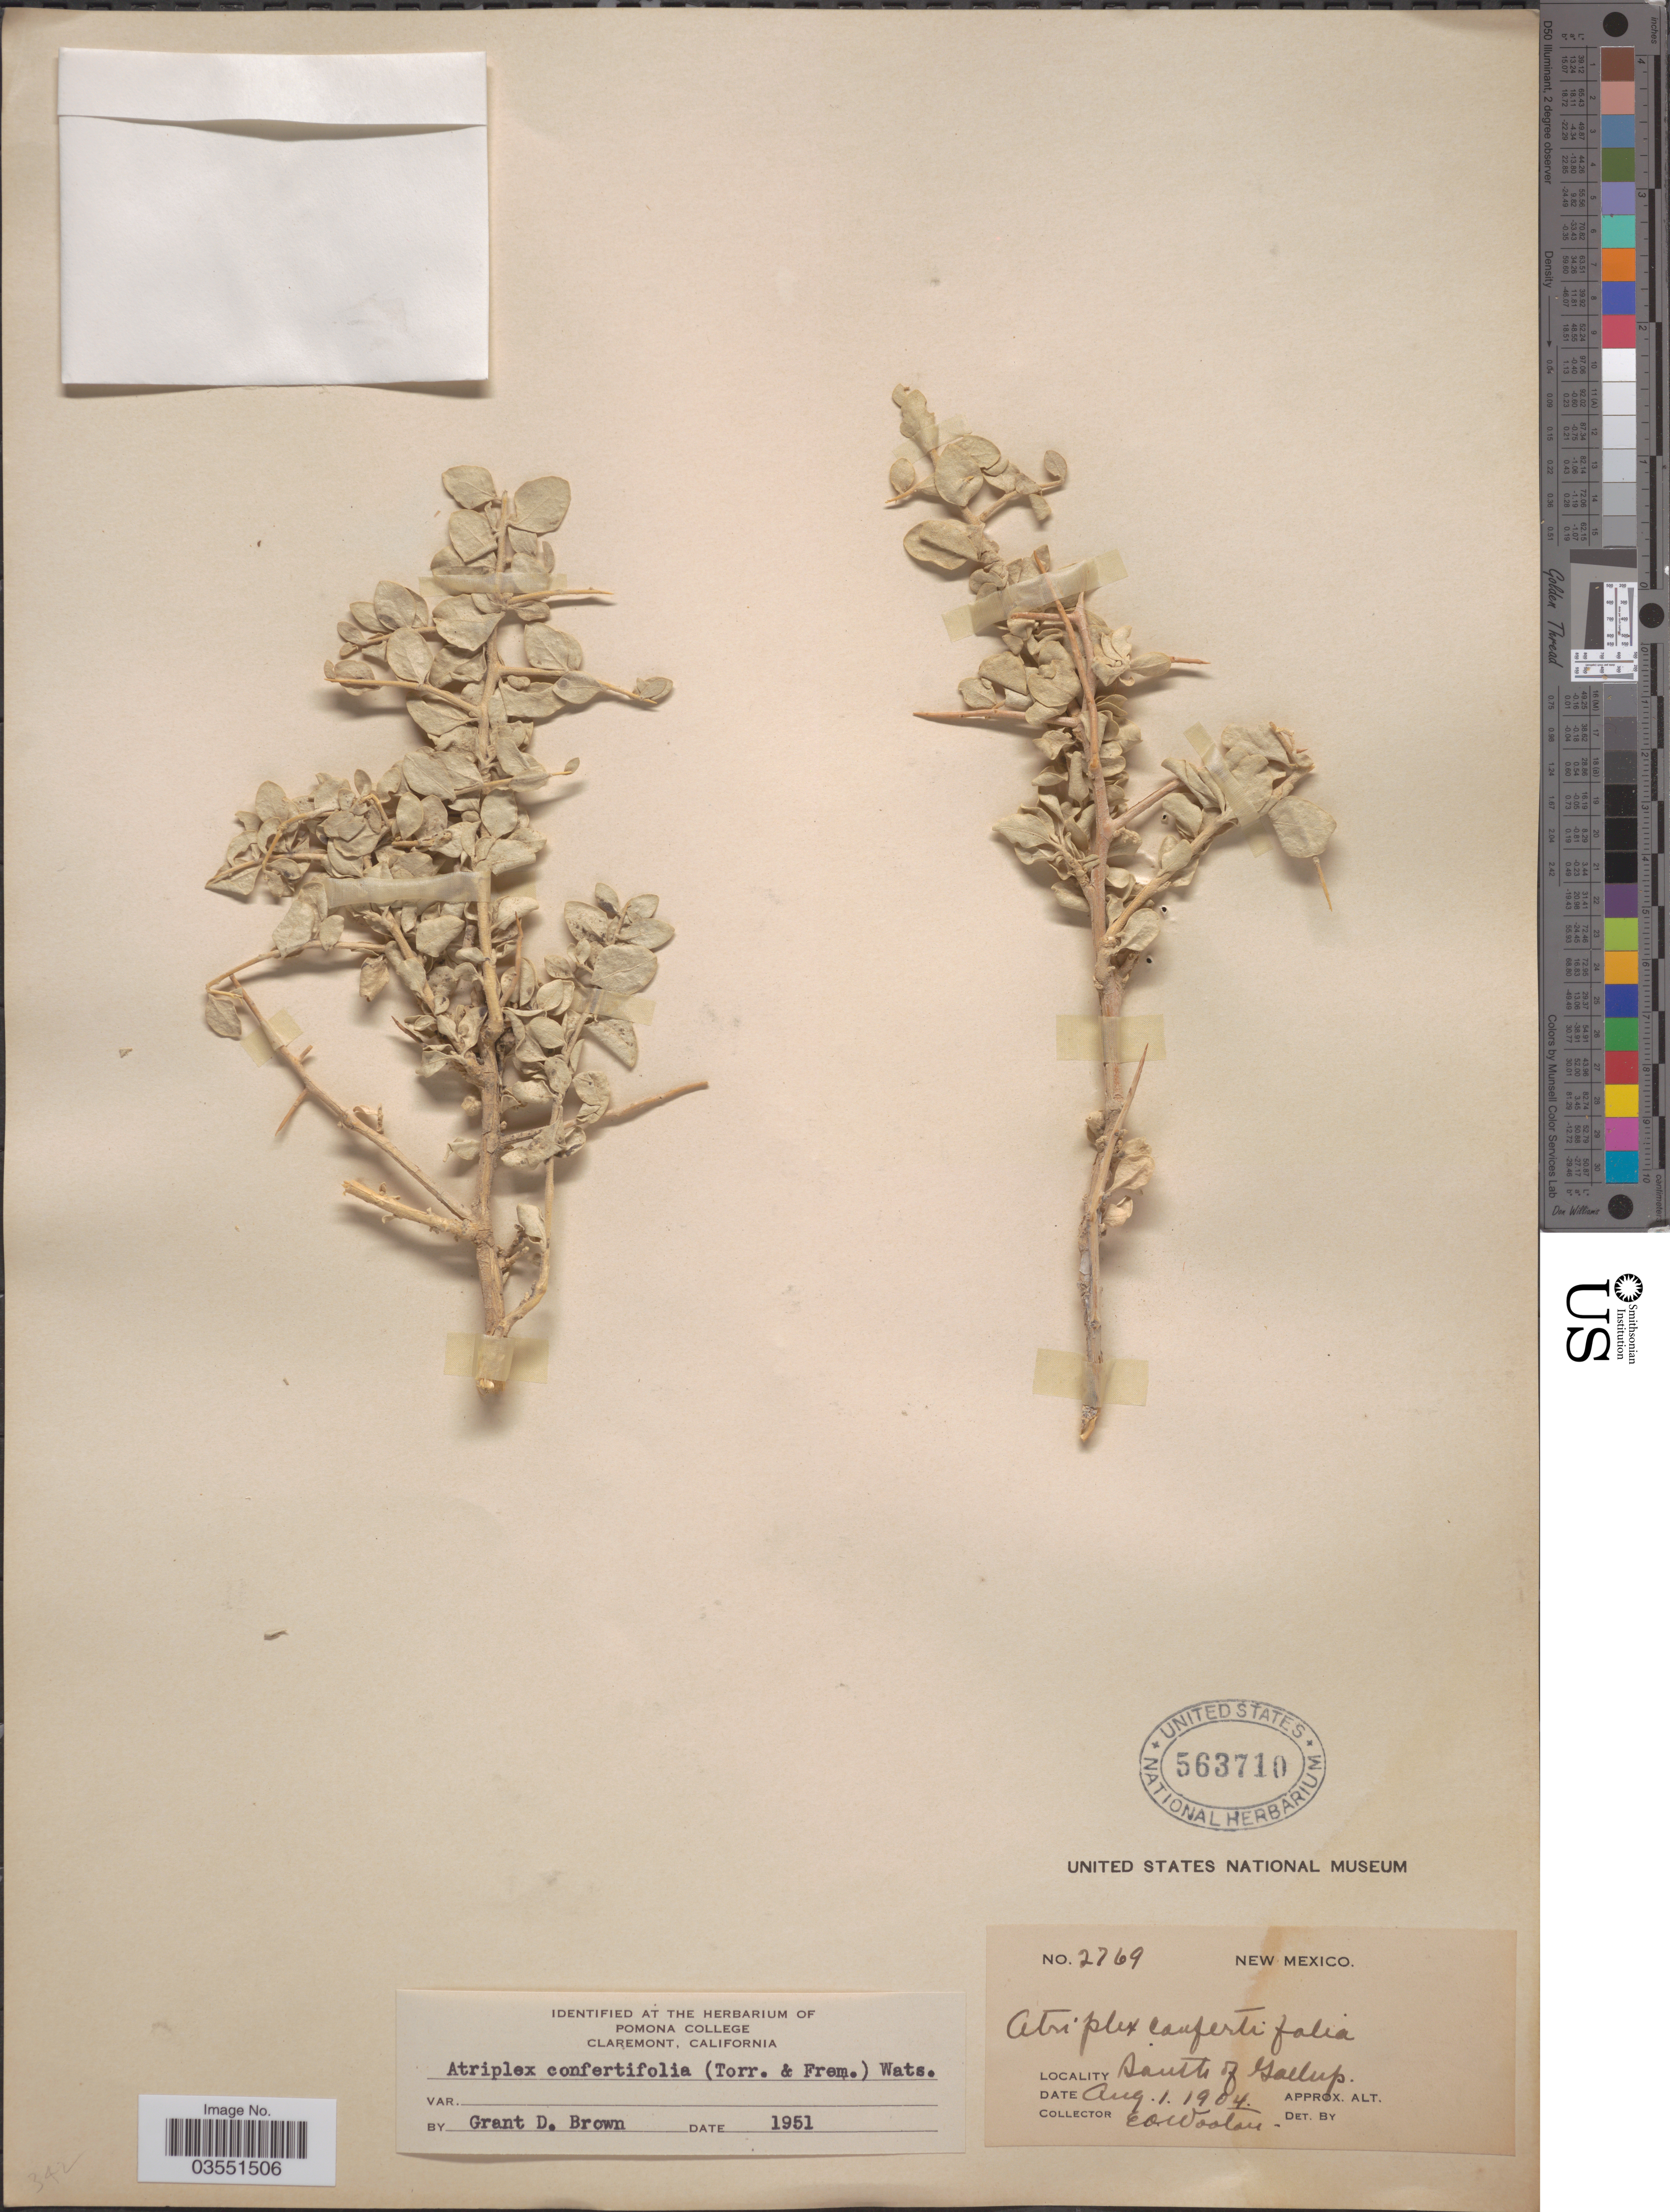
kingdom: Plantae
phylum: Tracheophyta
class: Magnoliopsida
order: Caryophyllales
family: Amaranthaceae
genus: Atriplex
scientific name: Atriplex confertifolia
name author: (Torr. & Frém.) S. Watson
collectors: E. O. Wooton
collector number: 2769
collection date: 1904-08-01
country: United States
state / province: New Mexico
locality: South of Gallup.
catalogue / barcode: US 563710